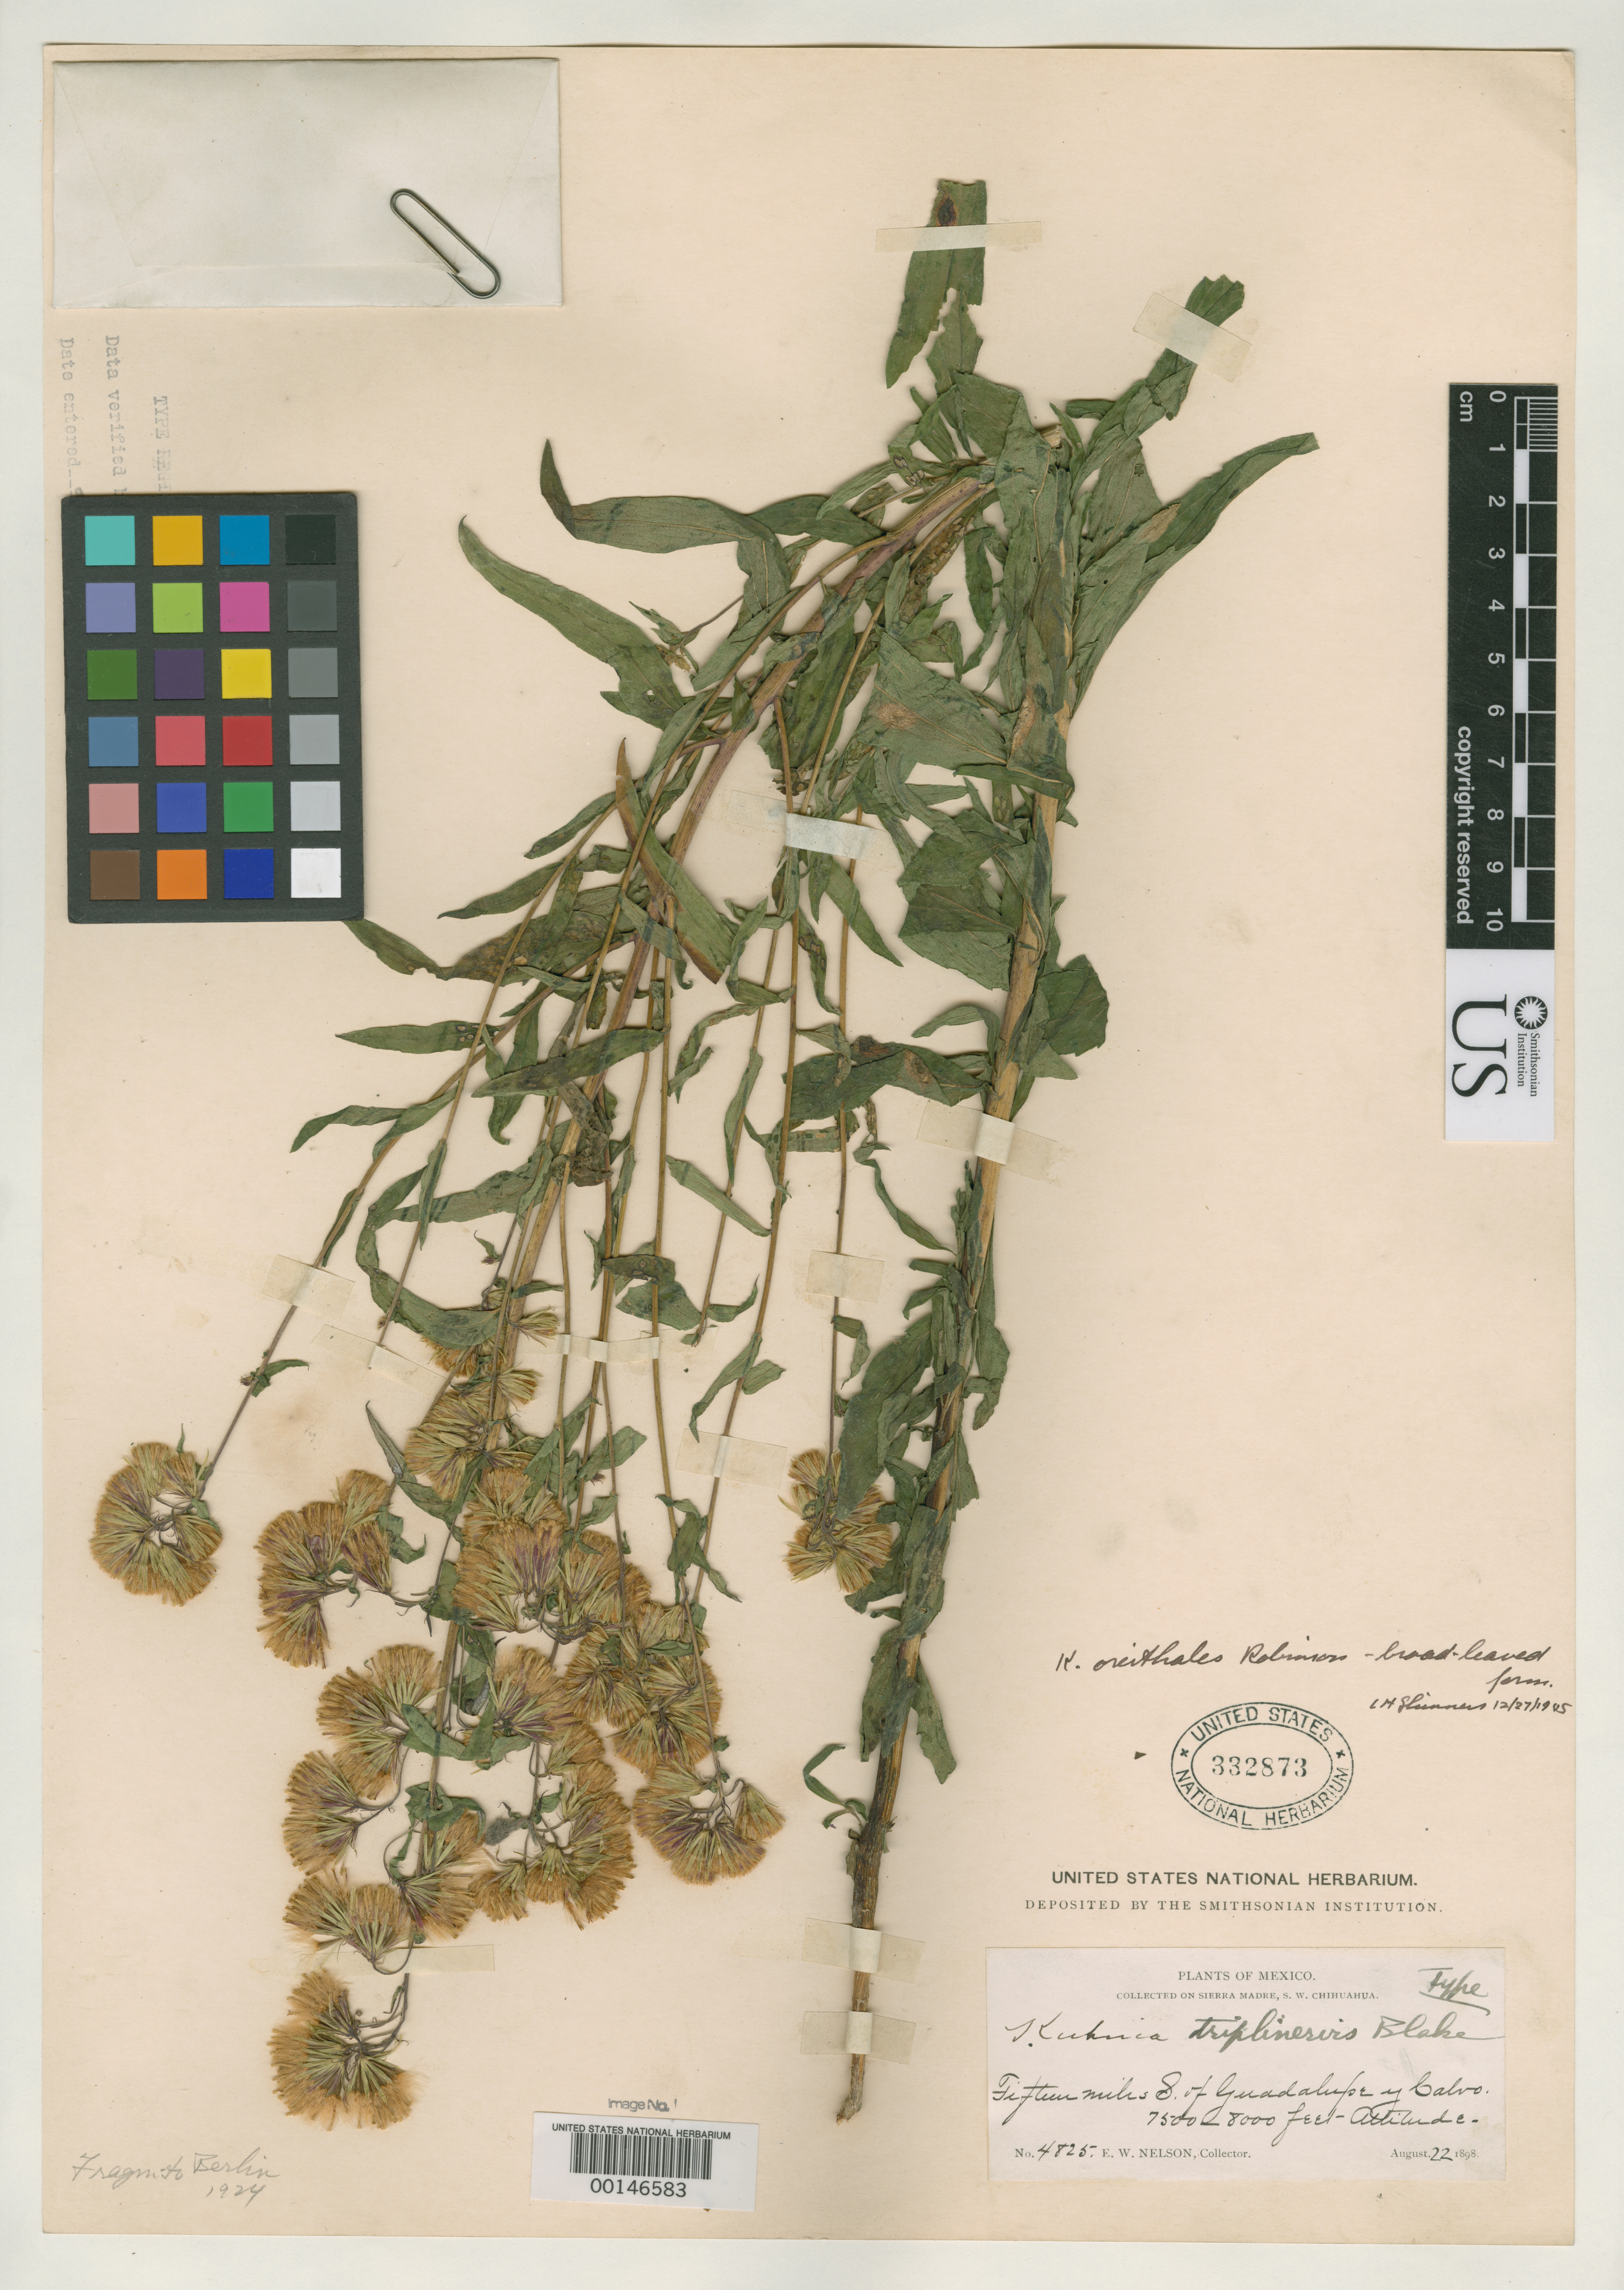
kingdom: Plantae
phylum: Tracheophyta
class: Magnoliopsida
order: Asterales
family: Asteraceae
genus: Kuhnia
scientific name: Kuhnia triplinervis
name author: S.F. Blake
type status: Holotype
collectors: E. W. Nelson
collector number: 4825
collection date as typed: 22 Aug 1898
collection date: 1898-08-22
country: Mexico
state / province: Chihuahua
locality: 15 mi S of Guadelupe y Calvo, Sierra Madre.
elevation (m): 2285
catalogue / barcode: US 332873